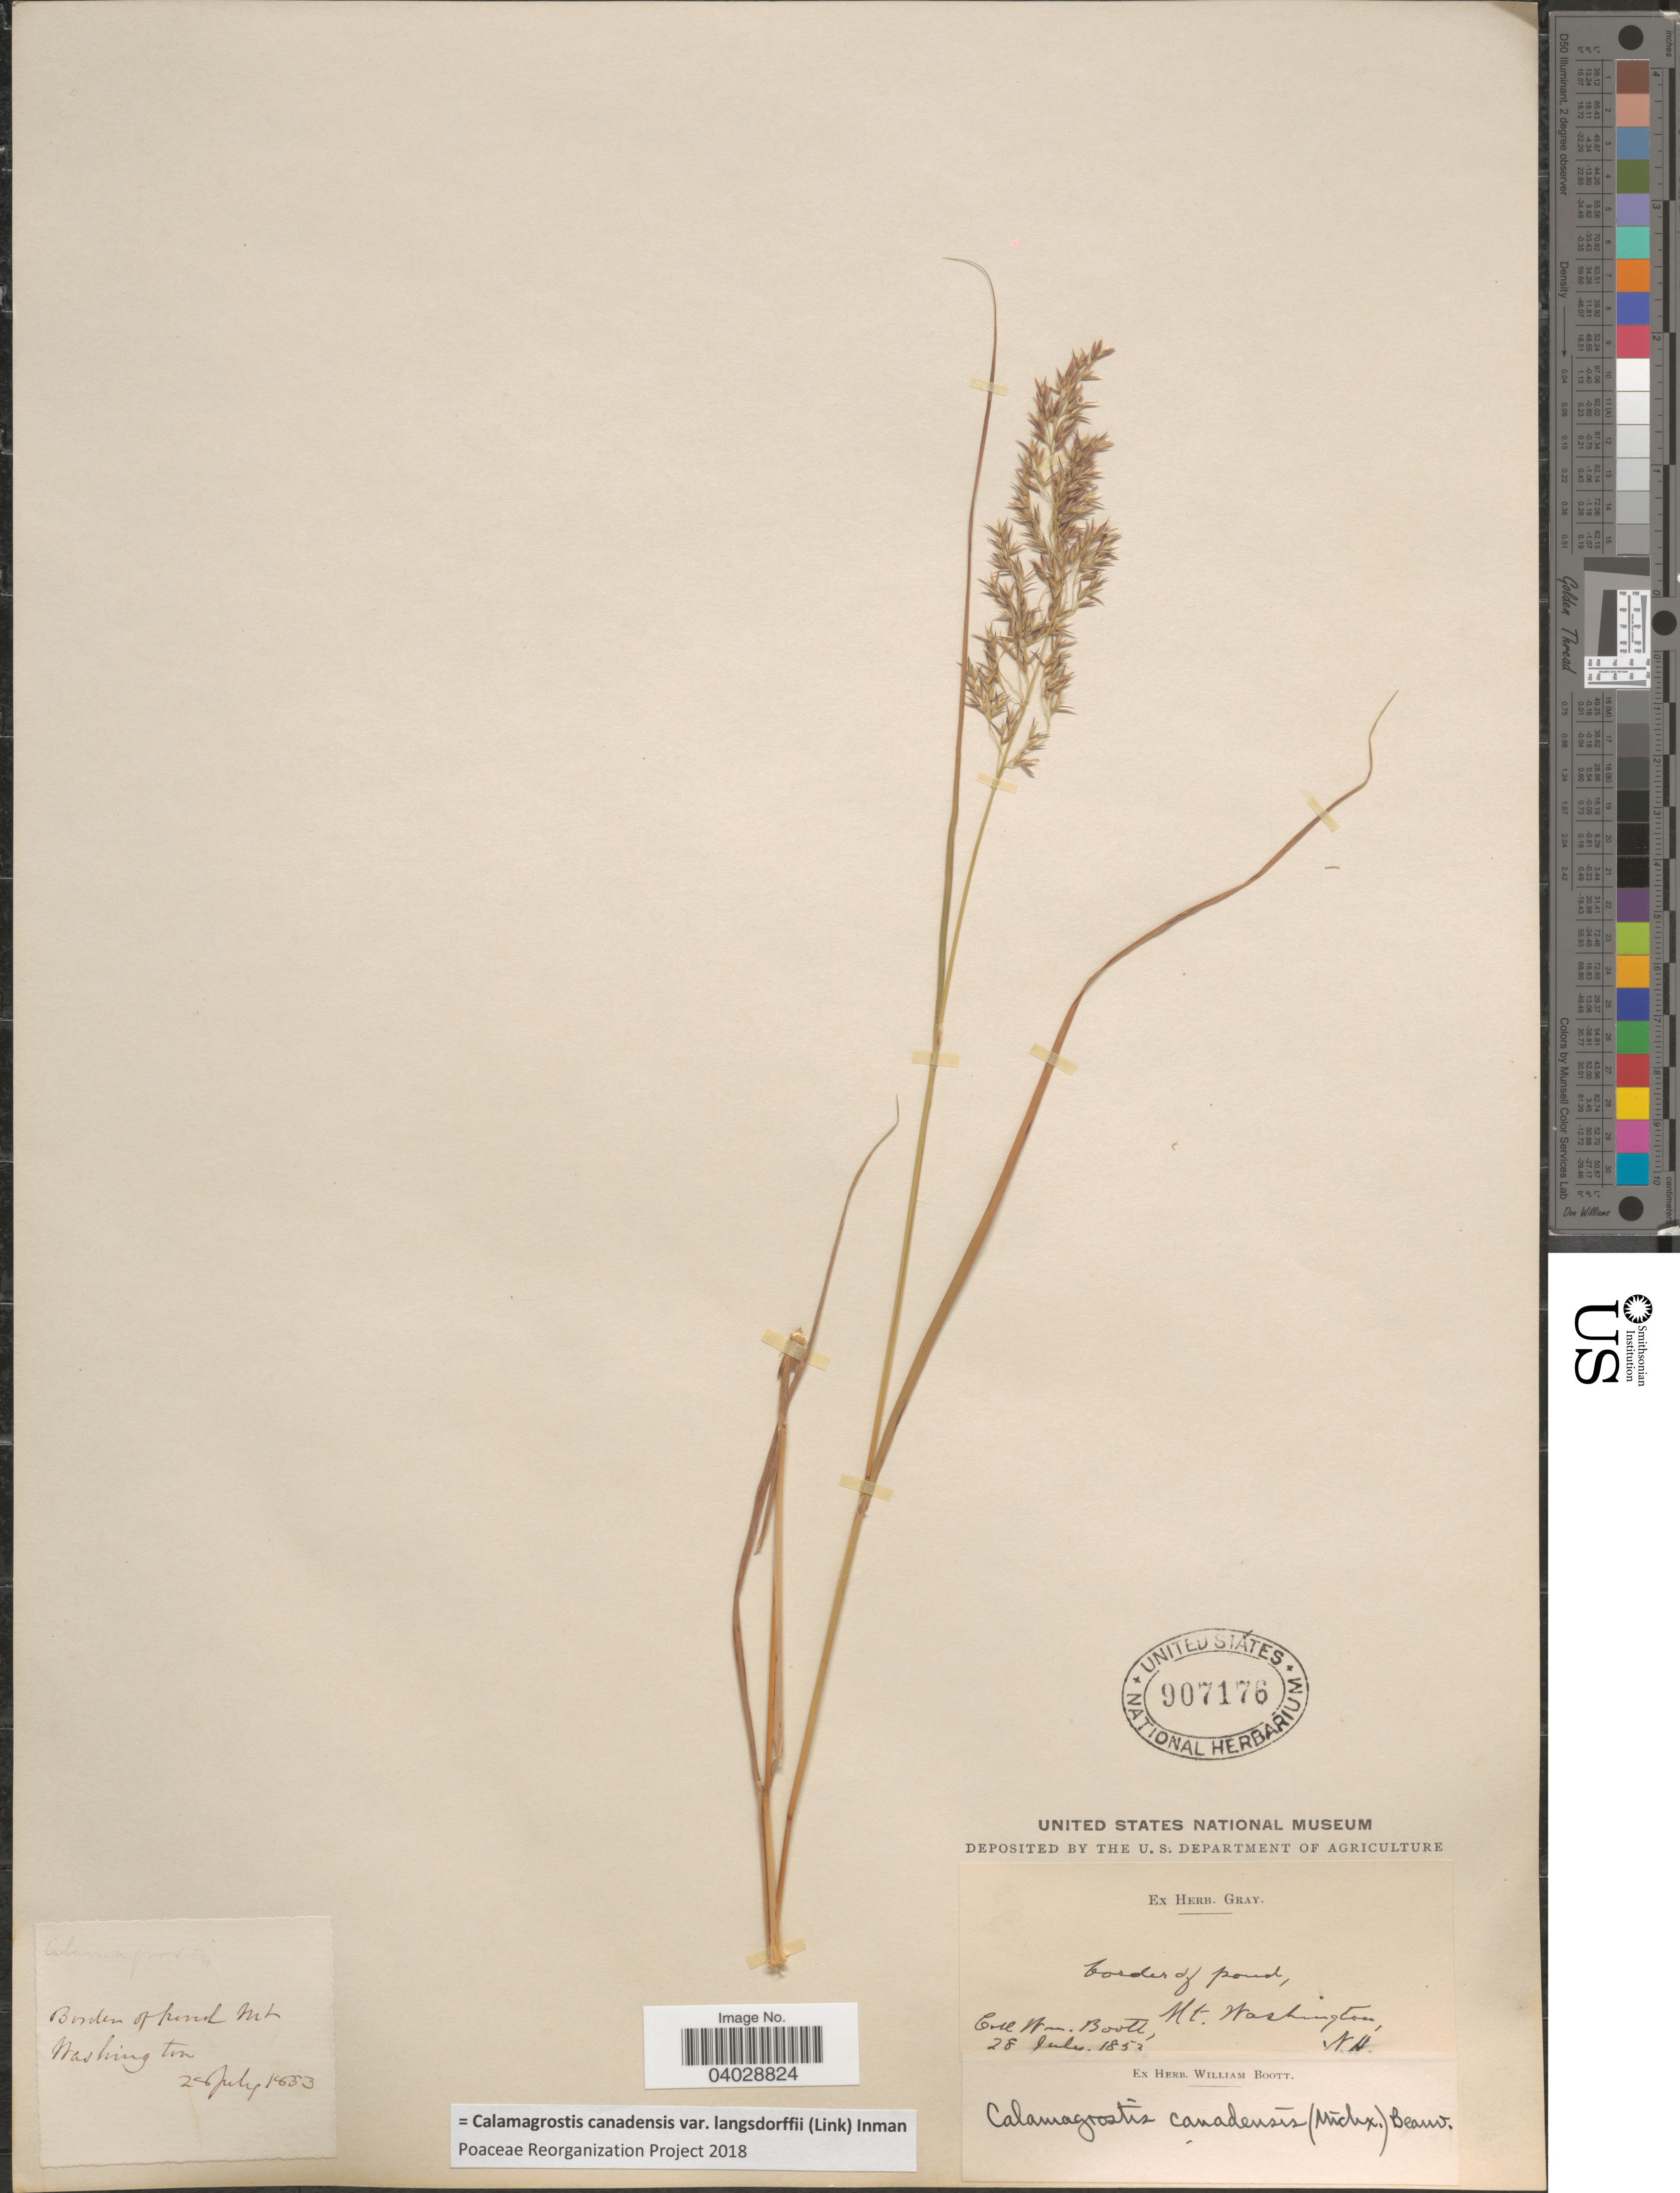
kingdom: Plantae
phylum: Tracheophyta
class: Liliopsida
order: Poales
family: Poaceae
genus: Calamagrostis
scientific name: Calamagrostis canadensis var. langsdorffii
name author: (Link) Inman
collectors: W. Boott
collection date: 1853-07-28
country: United States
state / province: New Hampshire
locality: Border of pond, Mt. Washington.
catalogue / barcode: US 907176